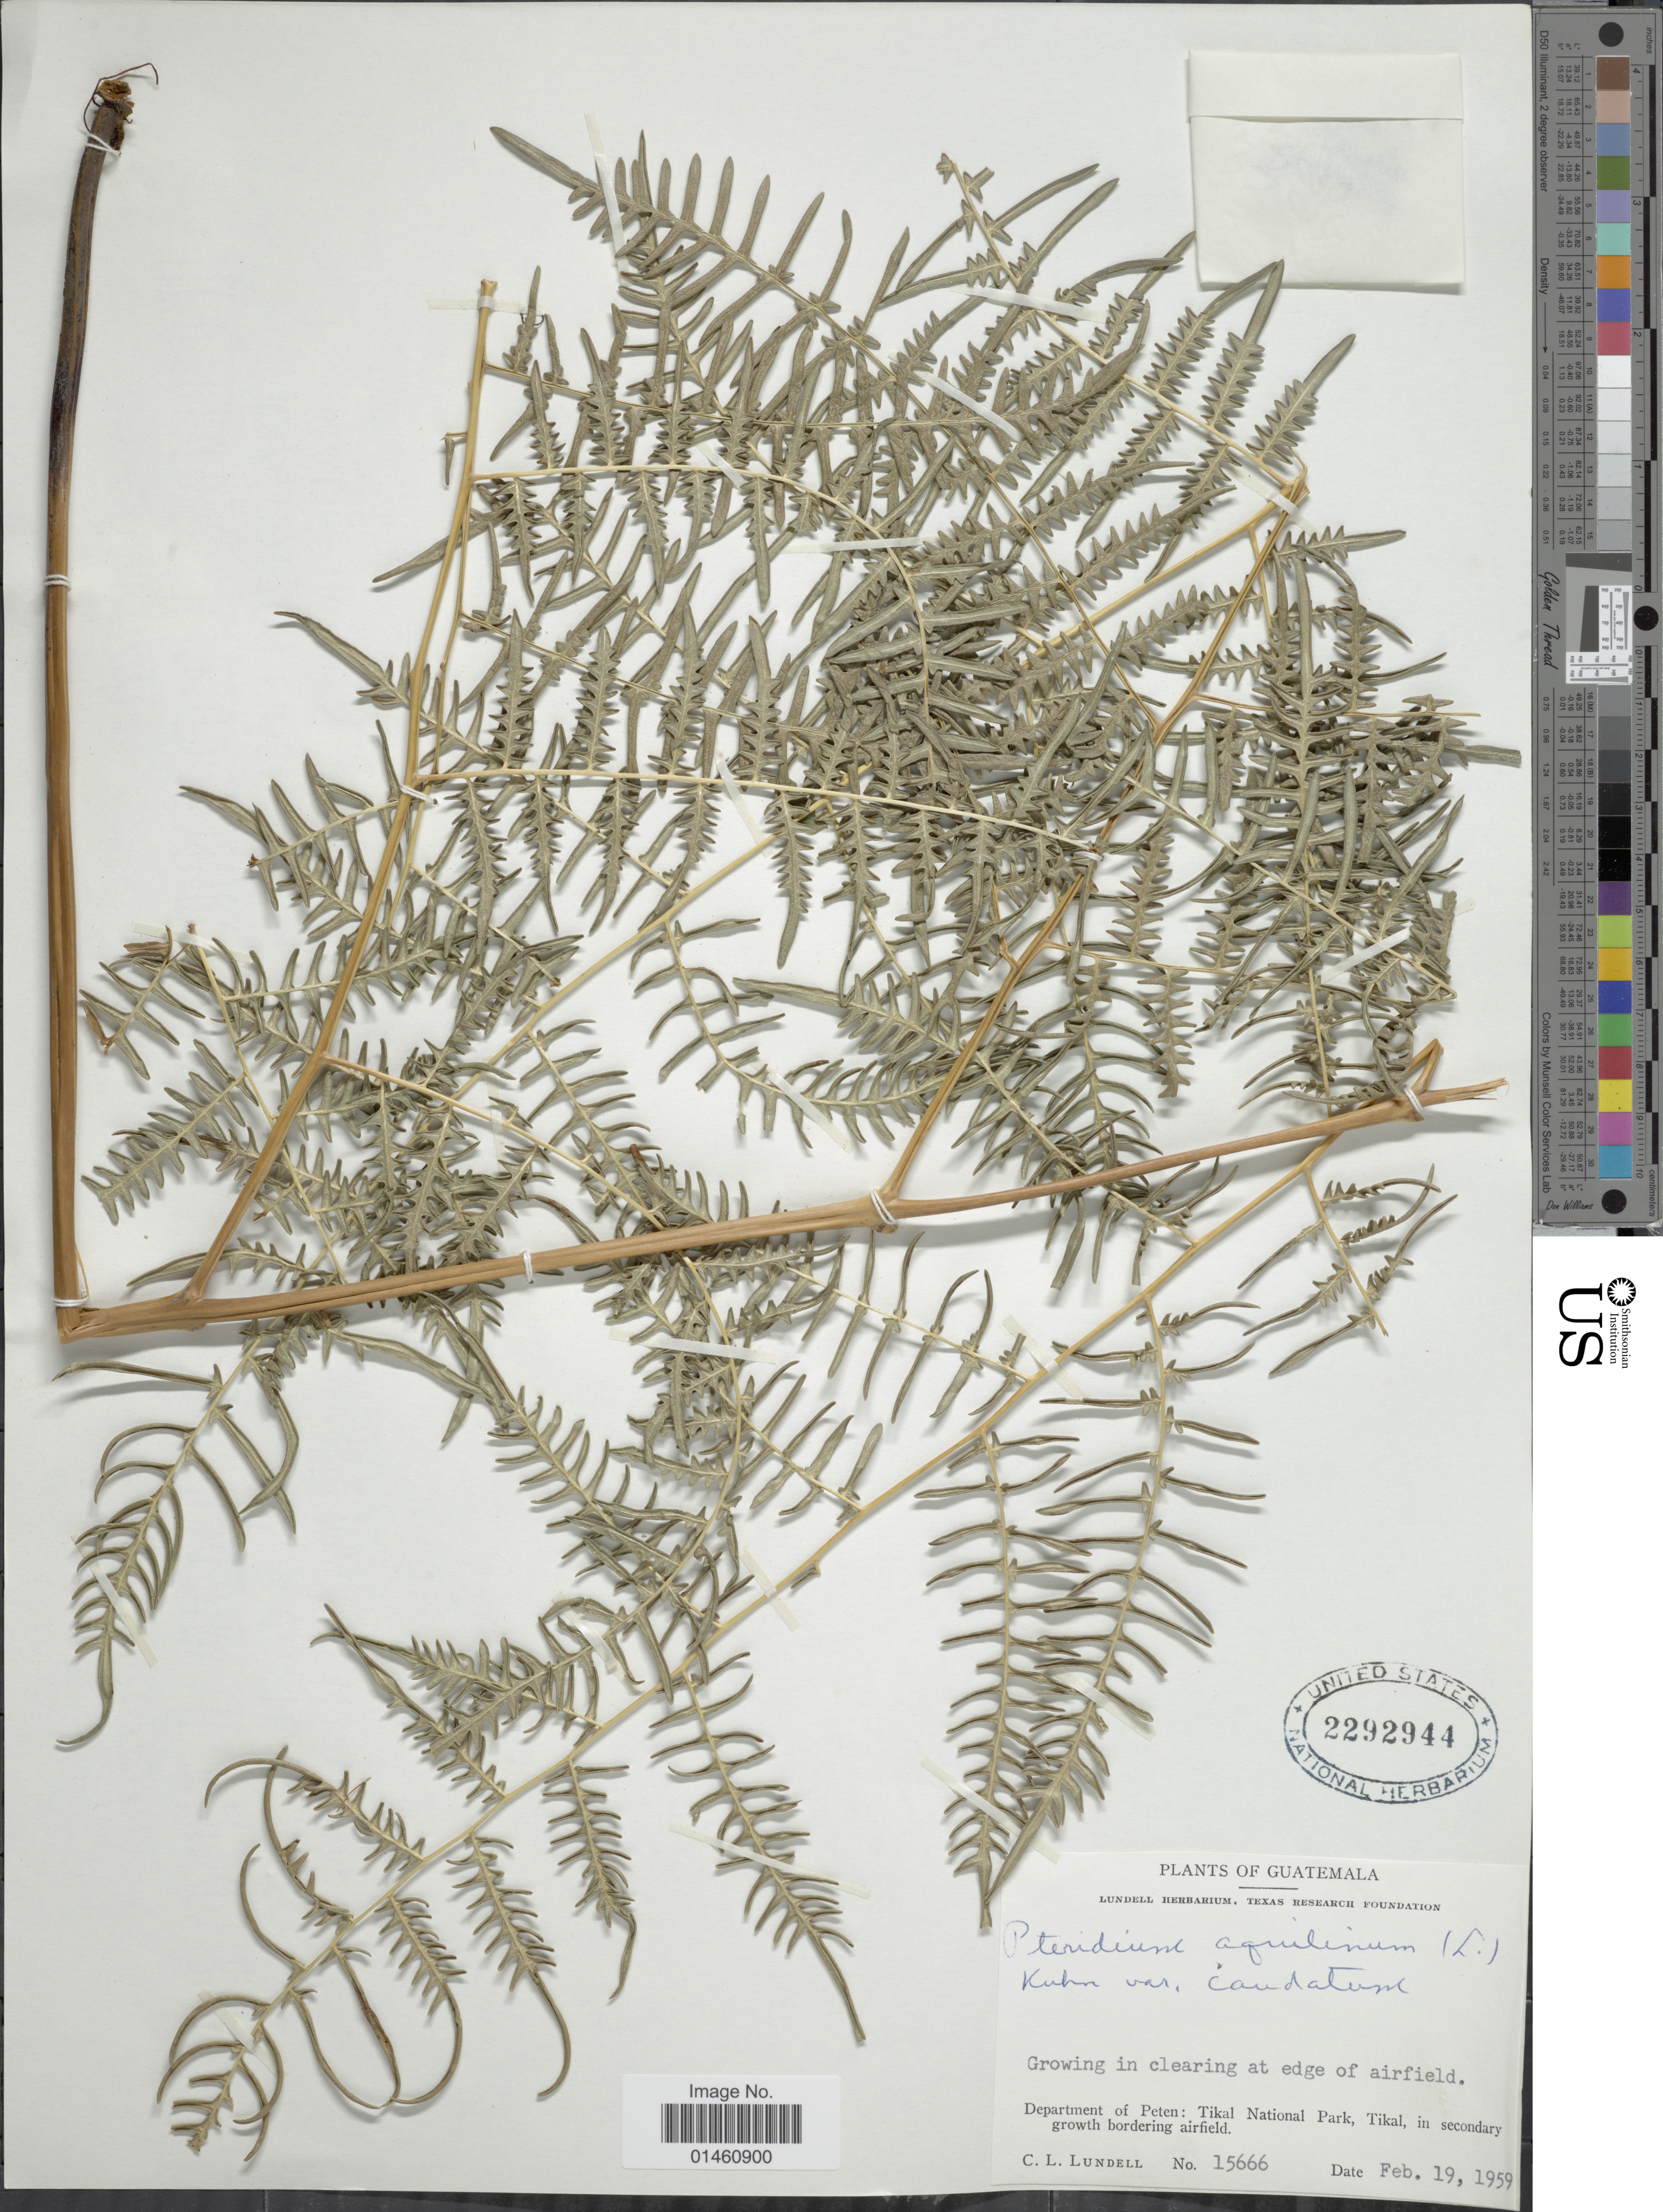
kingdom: Plantae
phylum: Tracheophyta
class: Polypodiopsida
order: Polypodiales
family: Dennstaedtiaceae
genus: Pteridium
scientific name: Pteridium caudatum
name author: (L.) Maxon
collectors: C. L. Lundell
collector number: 15666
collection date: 1959-02-19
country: Guatemala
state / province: El Petén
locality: Tikal National Park, Tikal, in secondary growth bordering airfield.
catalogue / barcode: US 2292944